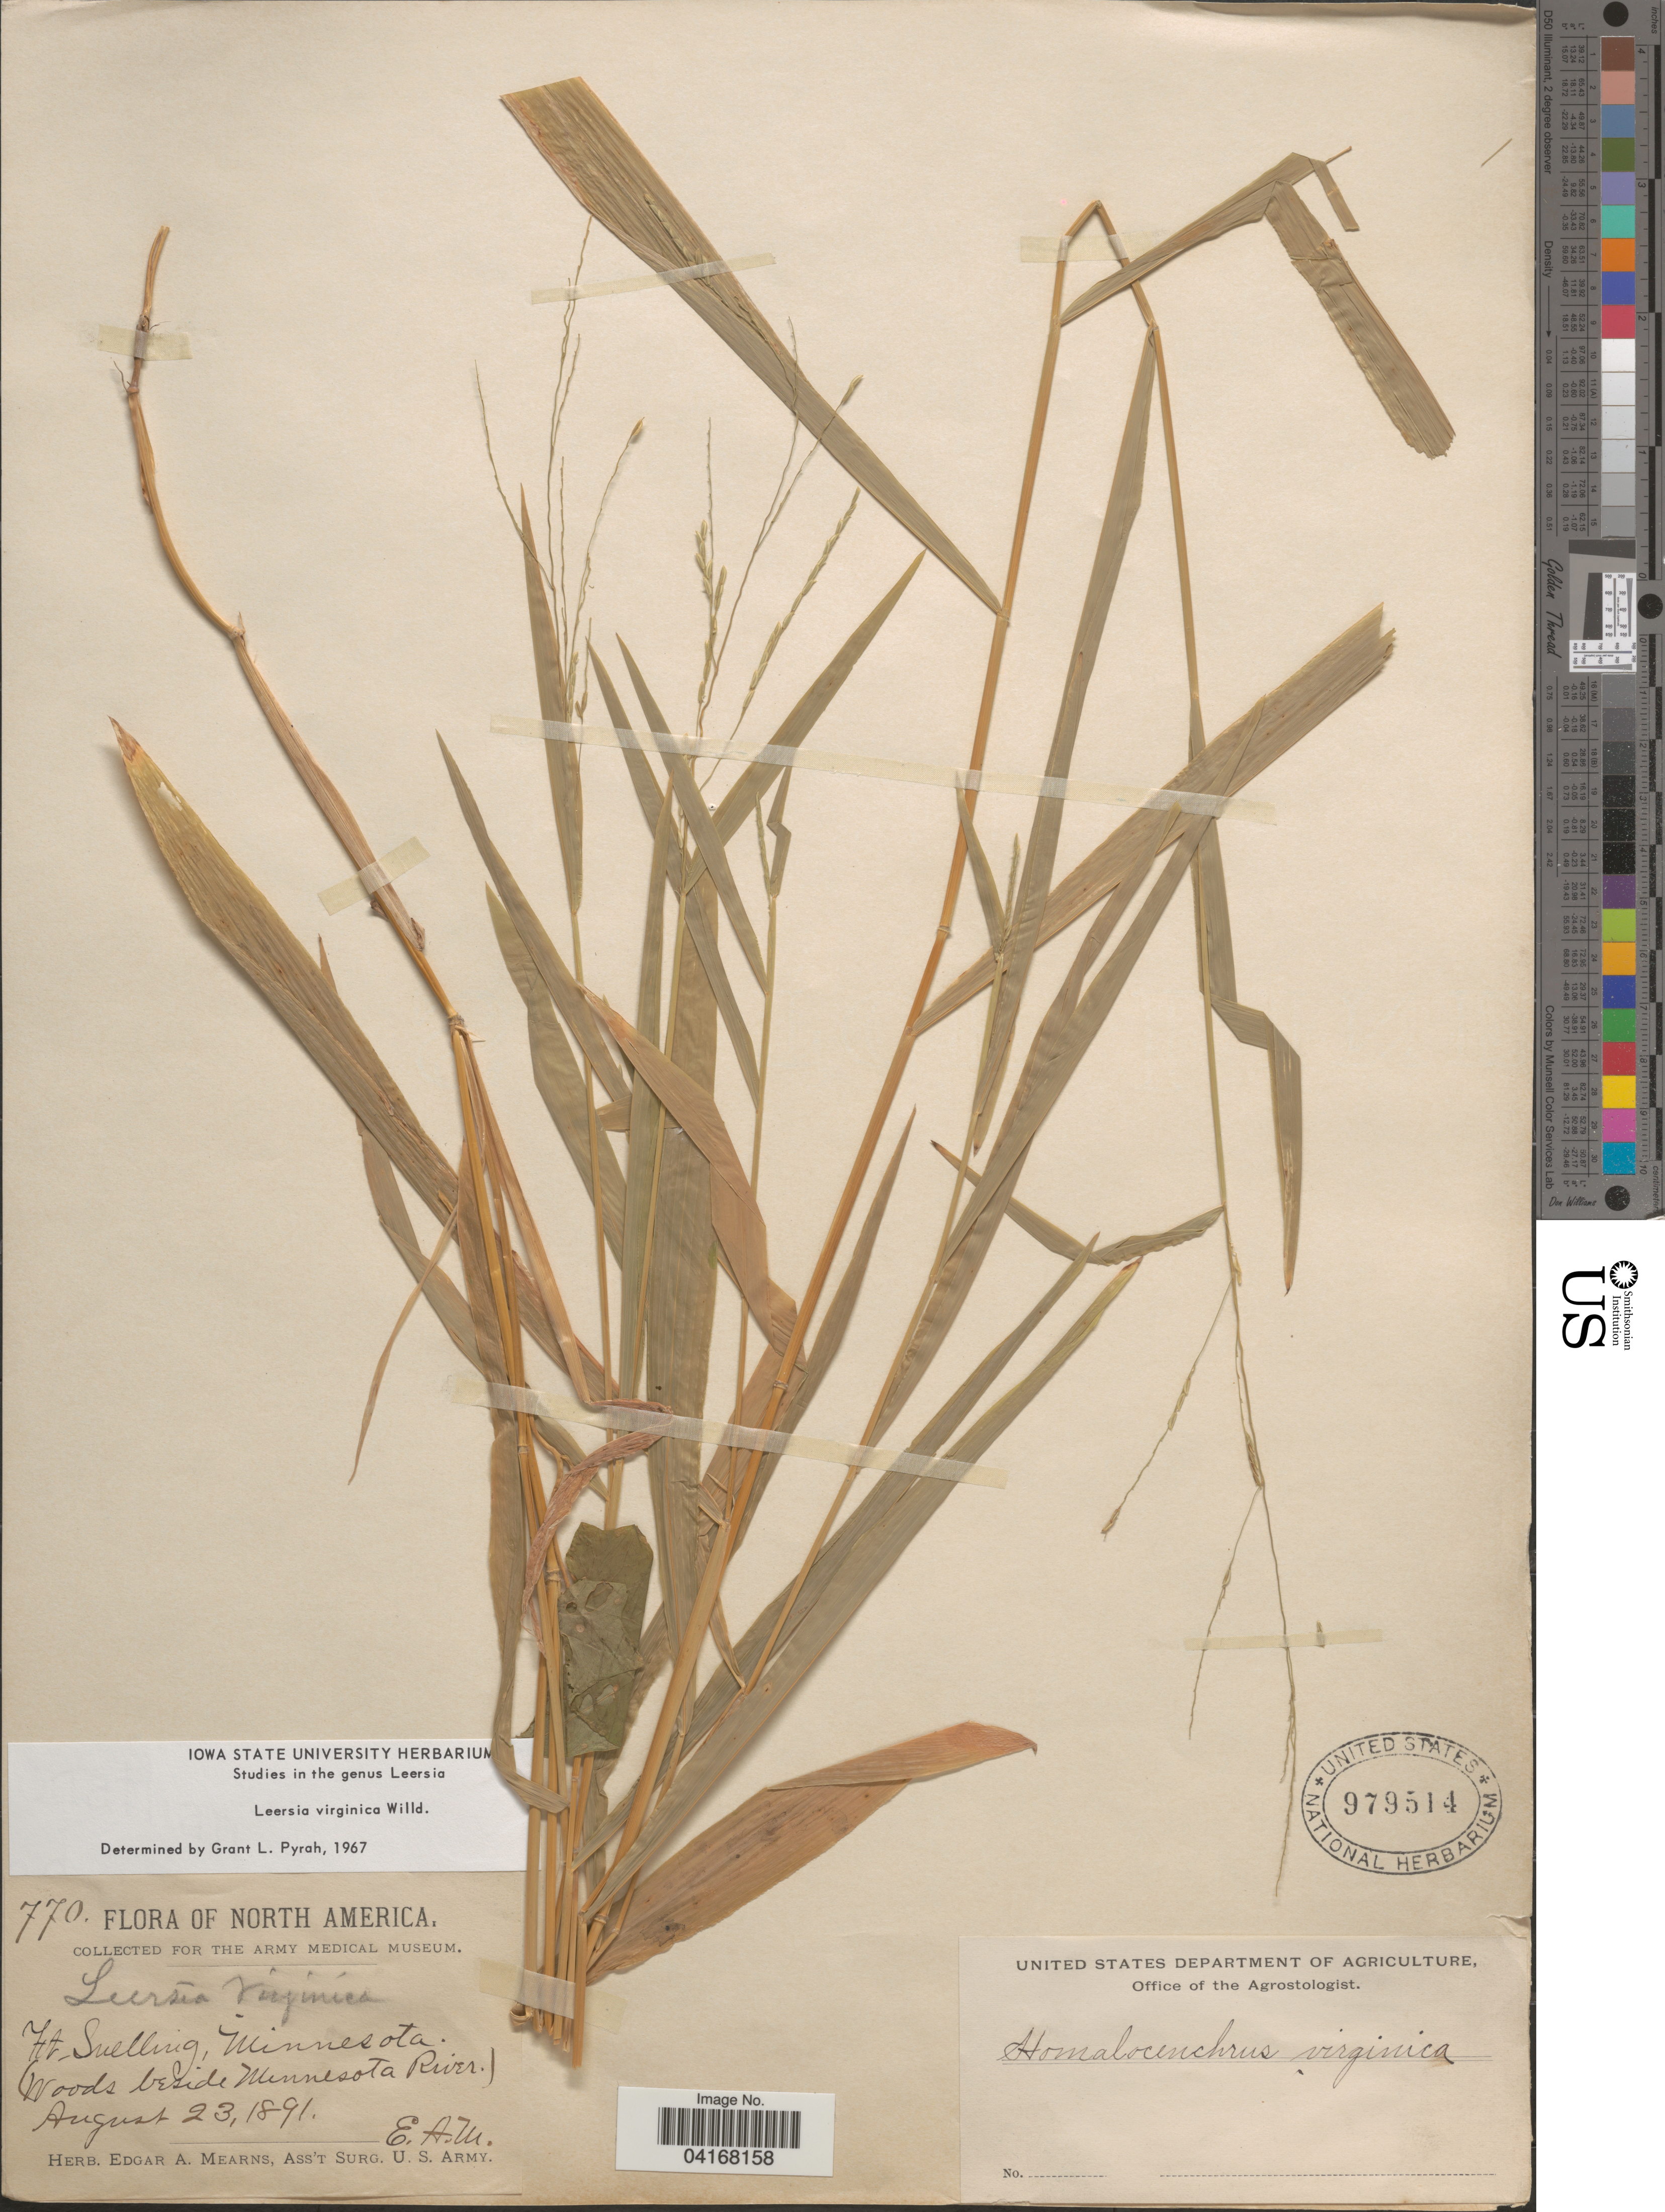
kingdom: Plantae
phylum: Tracheophyta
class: Liliopsida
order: Poales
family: Poaceae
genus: Leersia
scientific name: Leersia virginica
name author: Willd.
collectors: E. A. Mearns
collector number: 770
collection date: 1891-08-23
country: United States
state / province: Minnesota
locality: Ft. Snelling. (Woods beside Minnesota River).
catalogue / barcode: US 979514